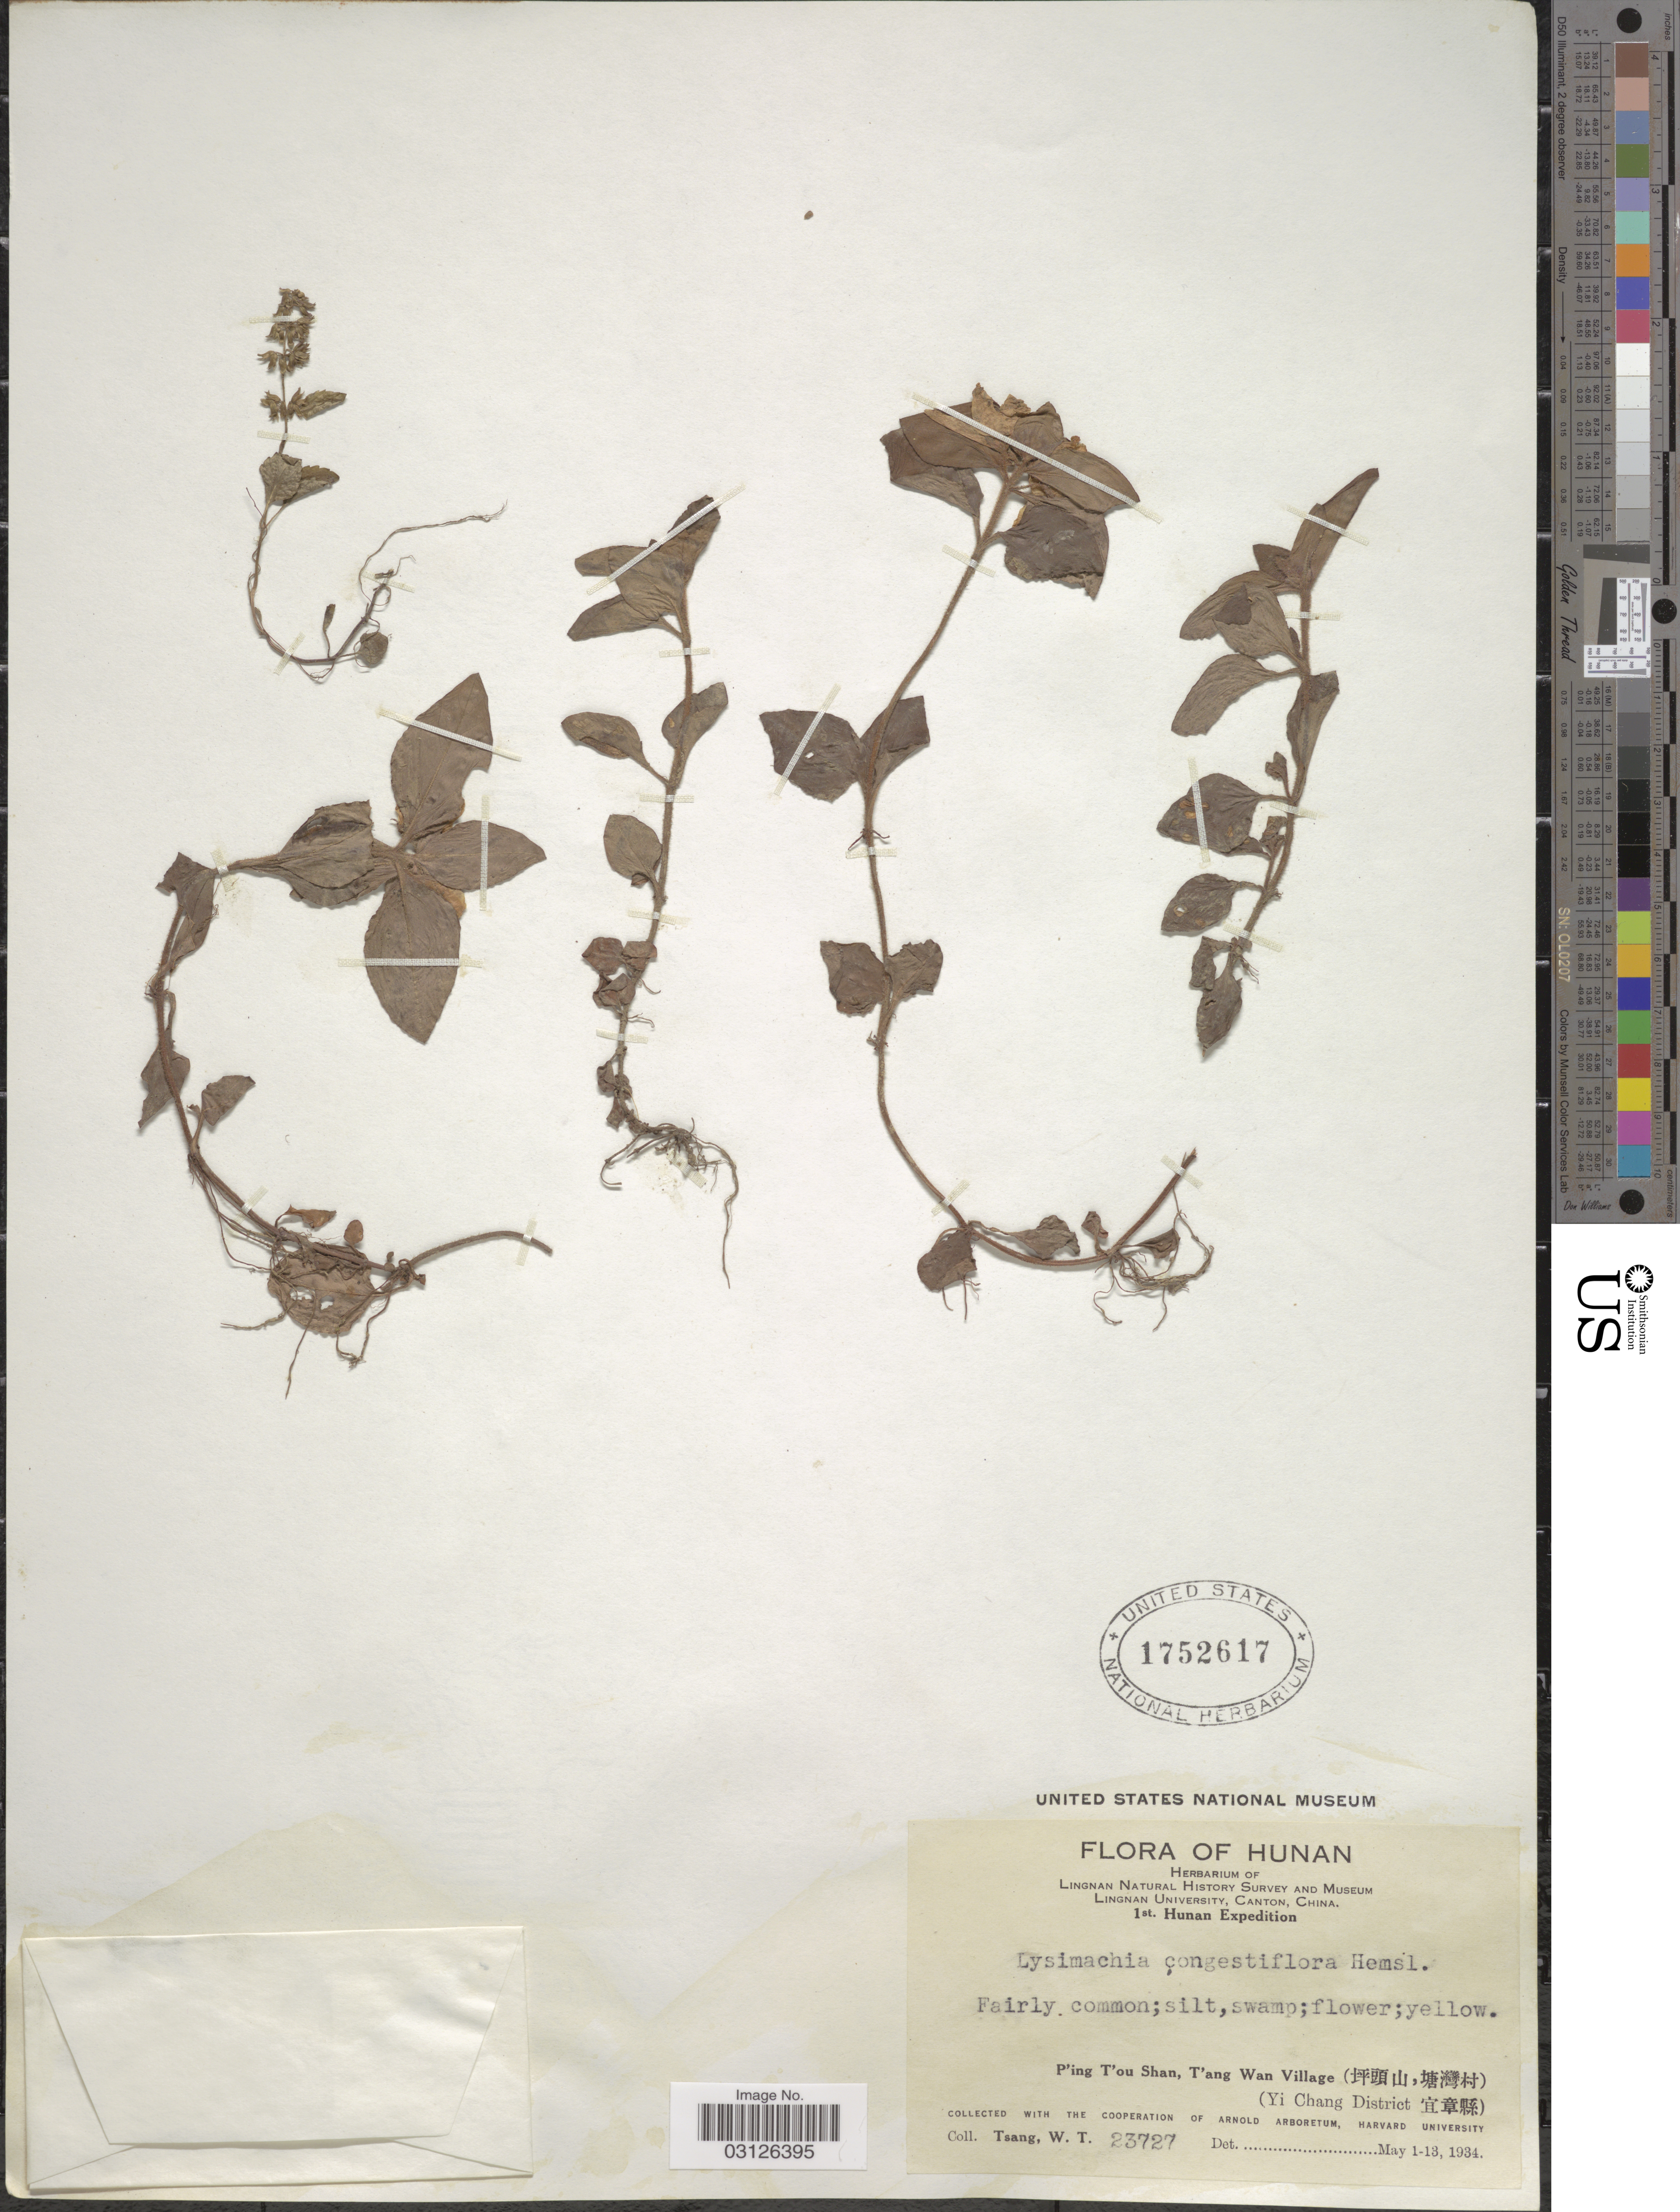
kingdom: Plantae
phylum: Tracheophyta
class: Magnoliopsida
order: Ericales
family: Primulaceae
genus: Lysimachia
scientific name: Lysimachia congestiflora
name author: Hemsl.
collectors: W. T. Tsang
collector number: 23727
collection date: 1934-05-01/1934-05-13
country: China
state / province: Hunan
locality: P'ing T'ou Shan, T'ang Wan Village (Yi Chang District).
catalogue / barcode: US 1752617